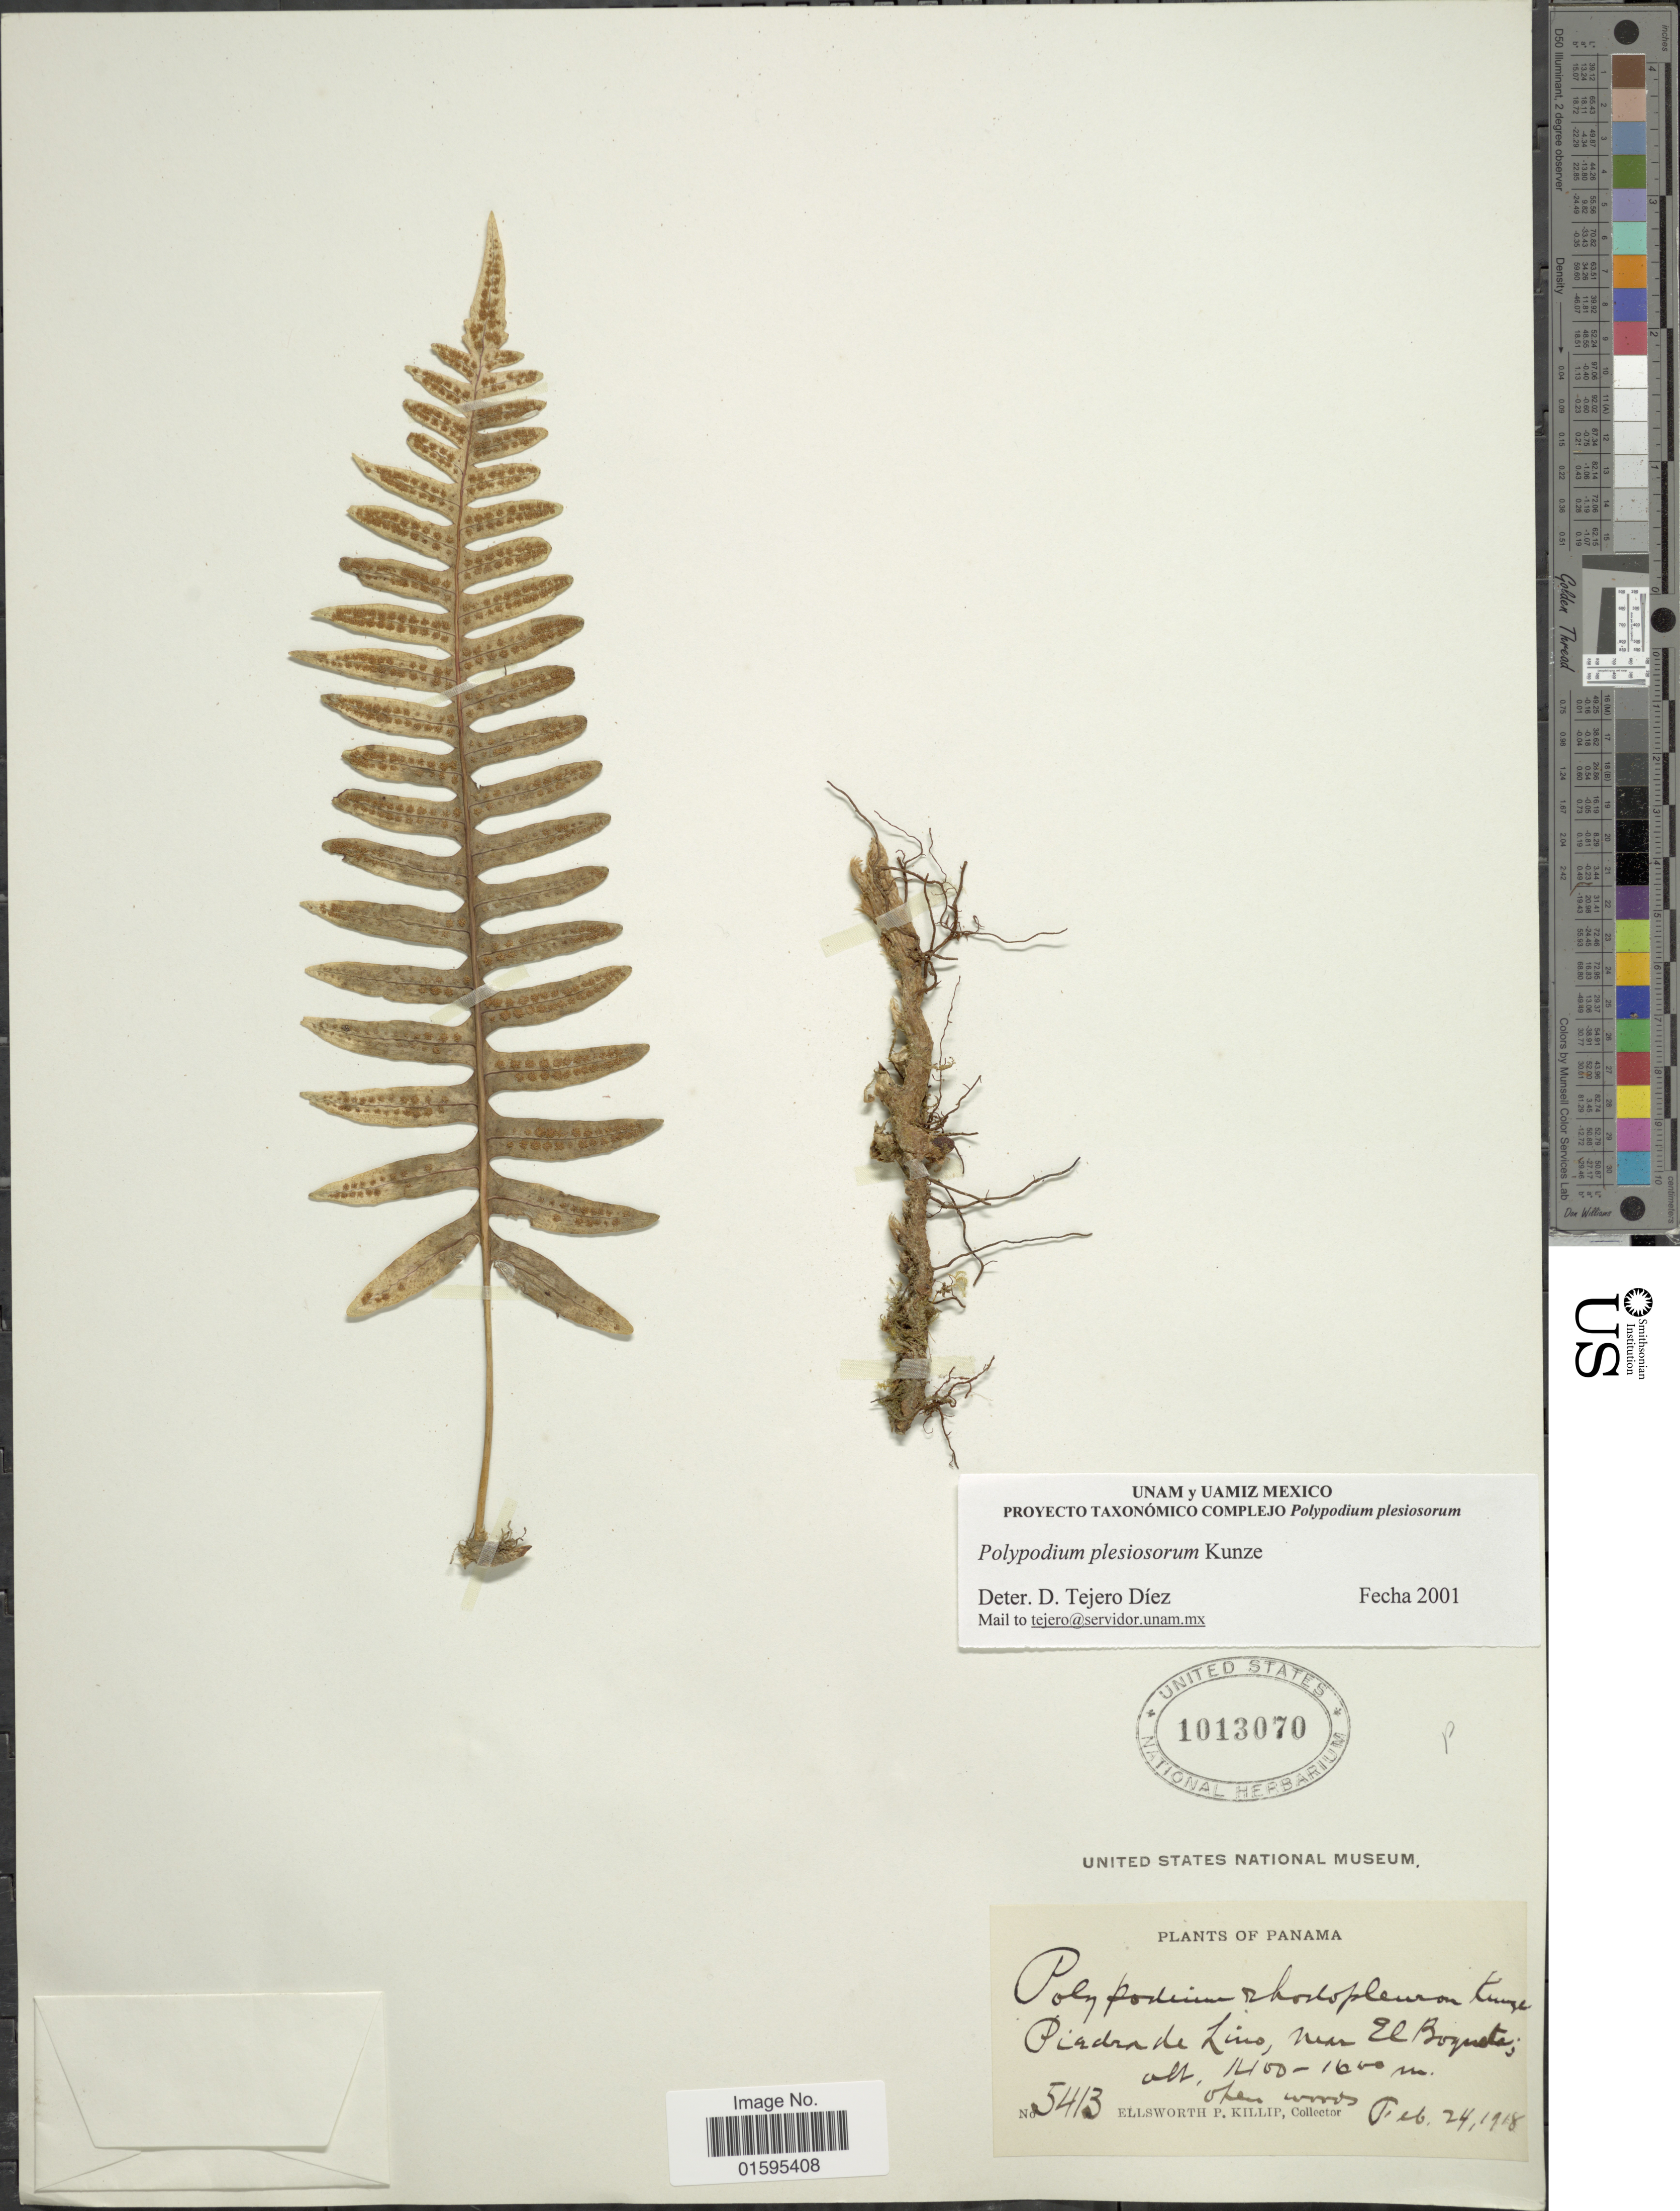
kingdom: Plantae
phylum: Tracheophyta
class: Polypodiopsida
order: Polypodiales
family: Polypodiaceae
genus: Polypodium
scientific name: Polypodium plesiosorum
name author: Kunze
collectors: E. P. Killip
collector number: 5413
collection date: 1918-02-24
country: Panama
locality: Piadra de Lino, near El Boquete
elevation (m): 1400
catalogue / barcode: US 1013070